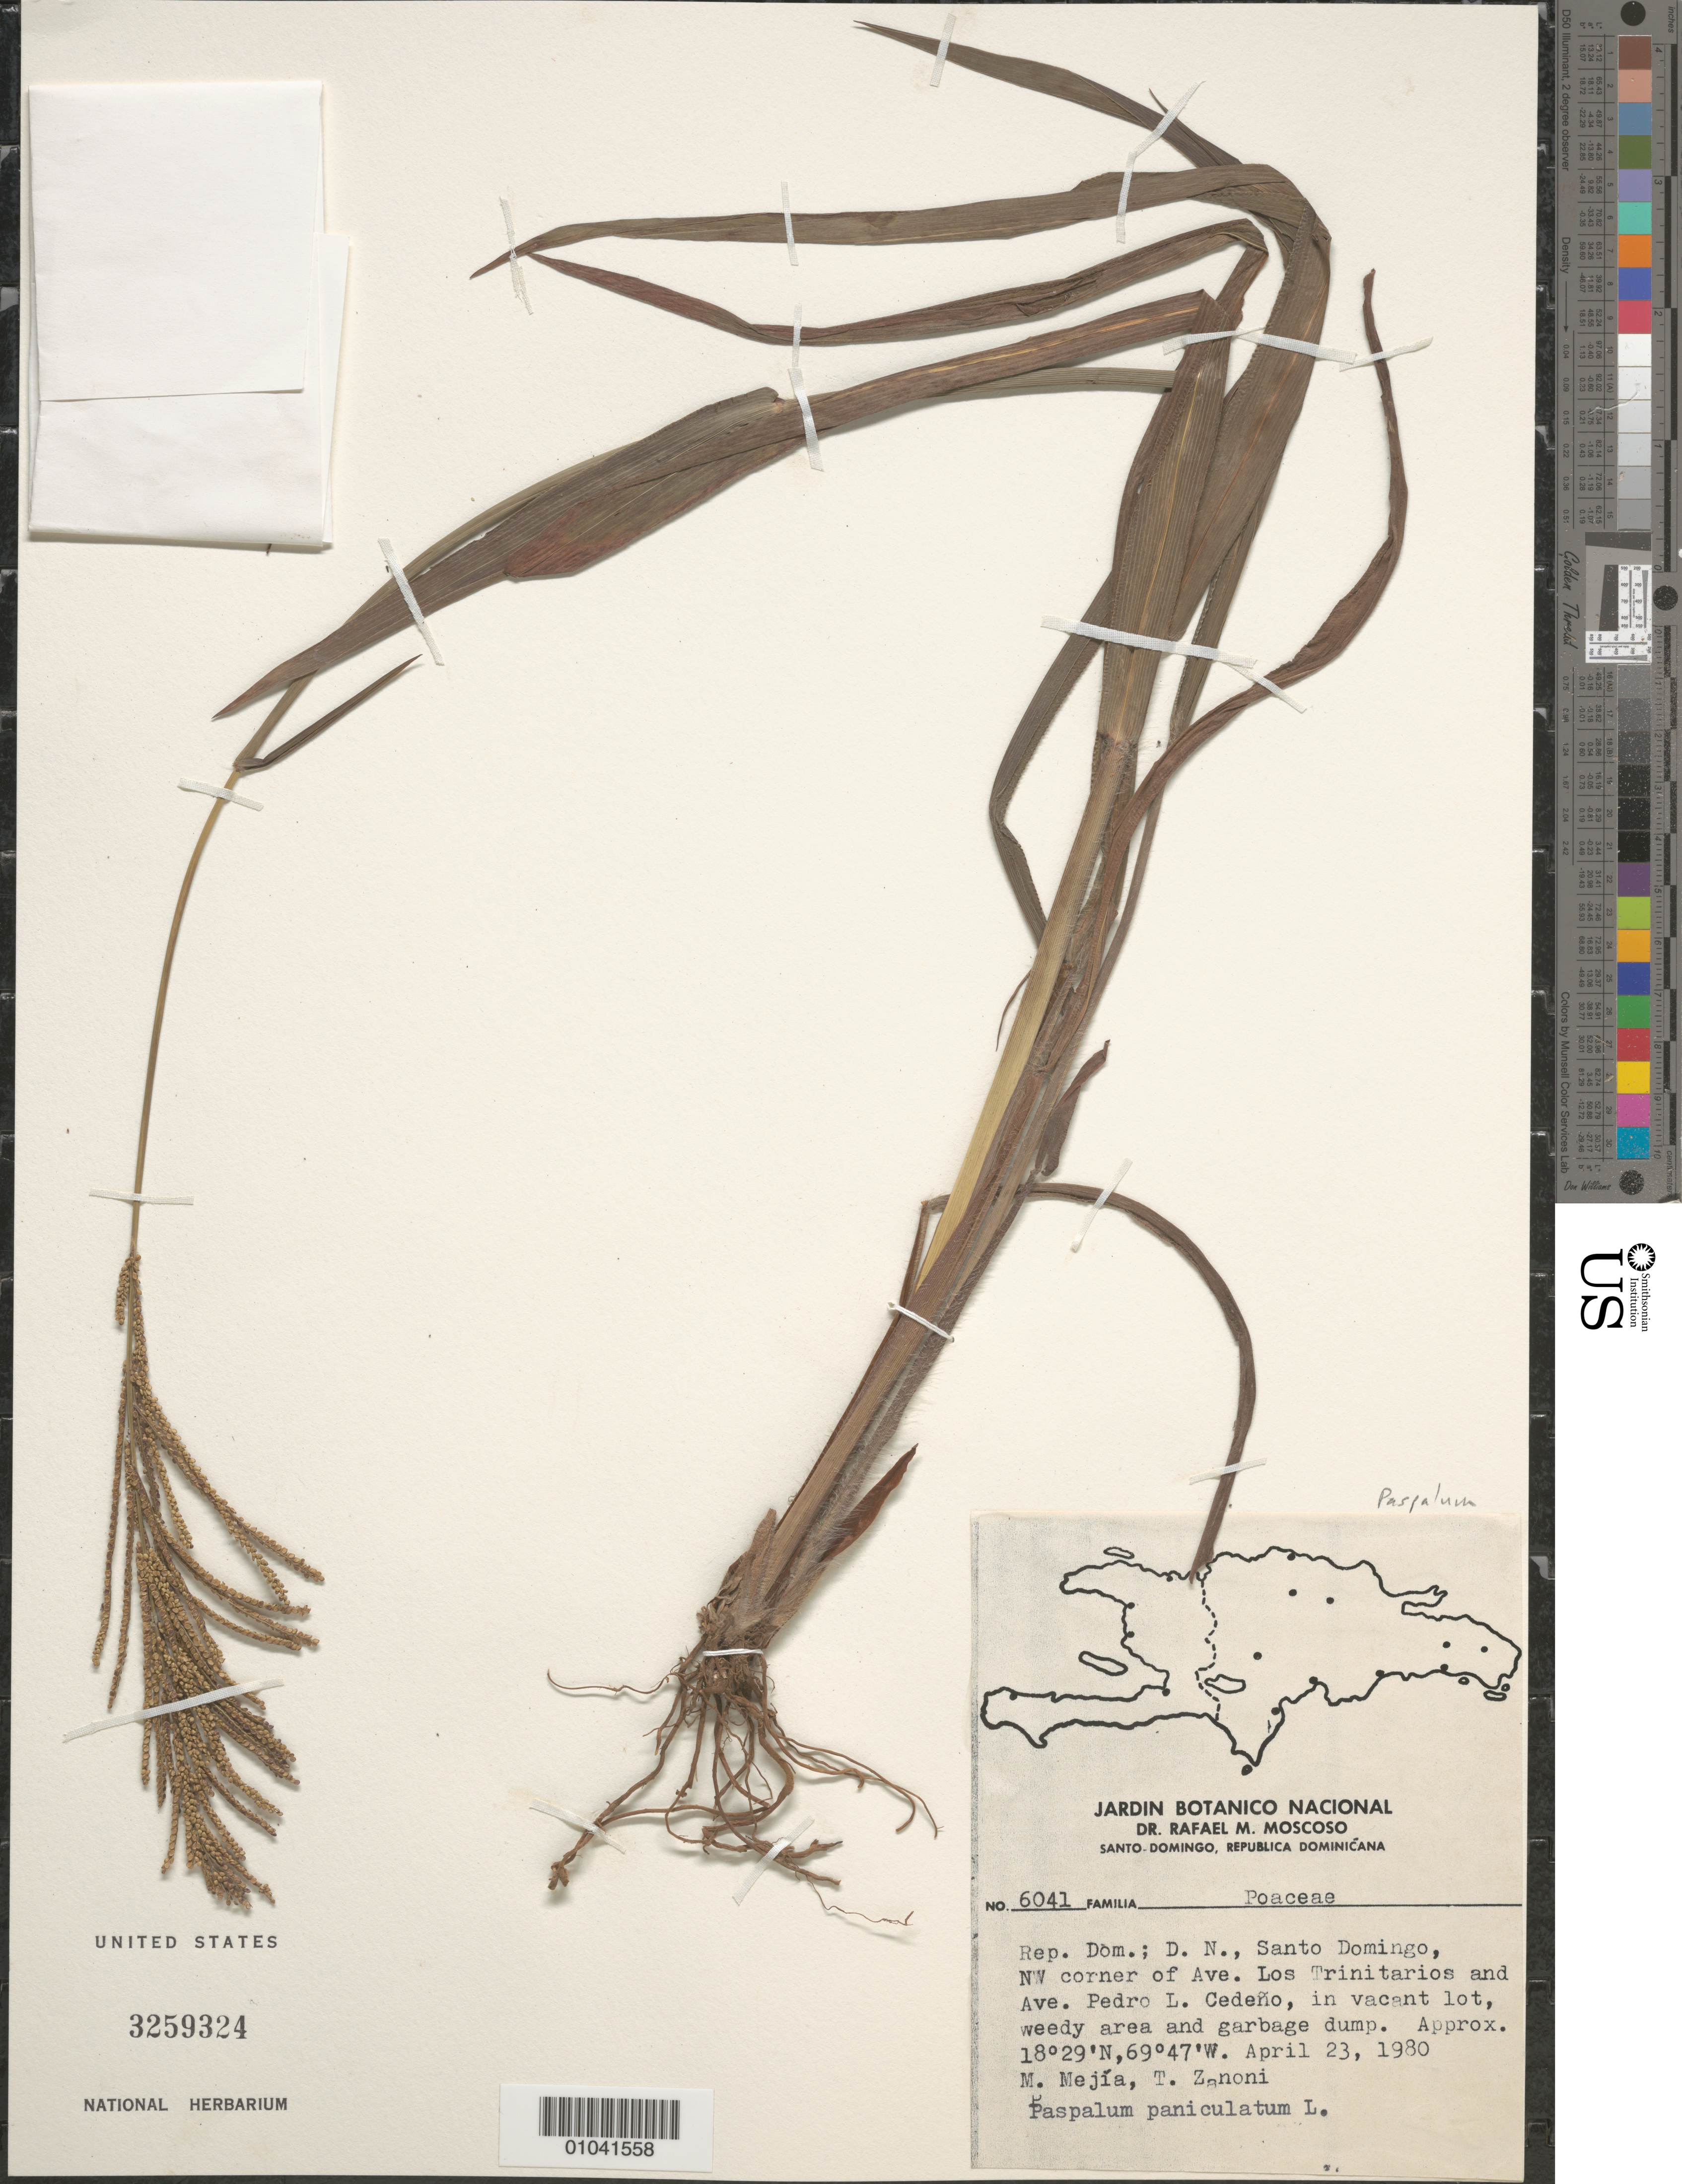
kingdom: Plantae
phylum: Tracheophyta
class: Liliopsida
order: Poales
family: Poaceae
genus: Paspalum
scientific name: Paspalum sp.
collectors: M. Mejia & T. A. Zanoni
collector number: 6041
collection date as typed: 23 Apr 1980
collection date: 1980-04-23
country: Dominican Republic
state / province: Distrito Nacional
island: Hispaniola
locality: Santo Domingo, NW corner of Ave. Los Trinitarios and Ave. Pedro L. Cedeno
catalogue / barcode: US 3259324